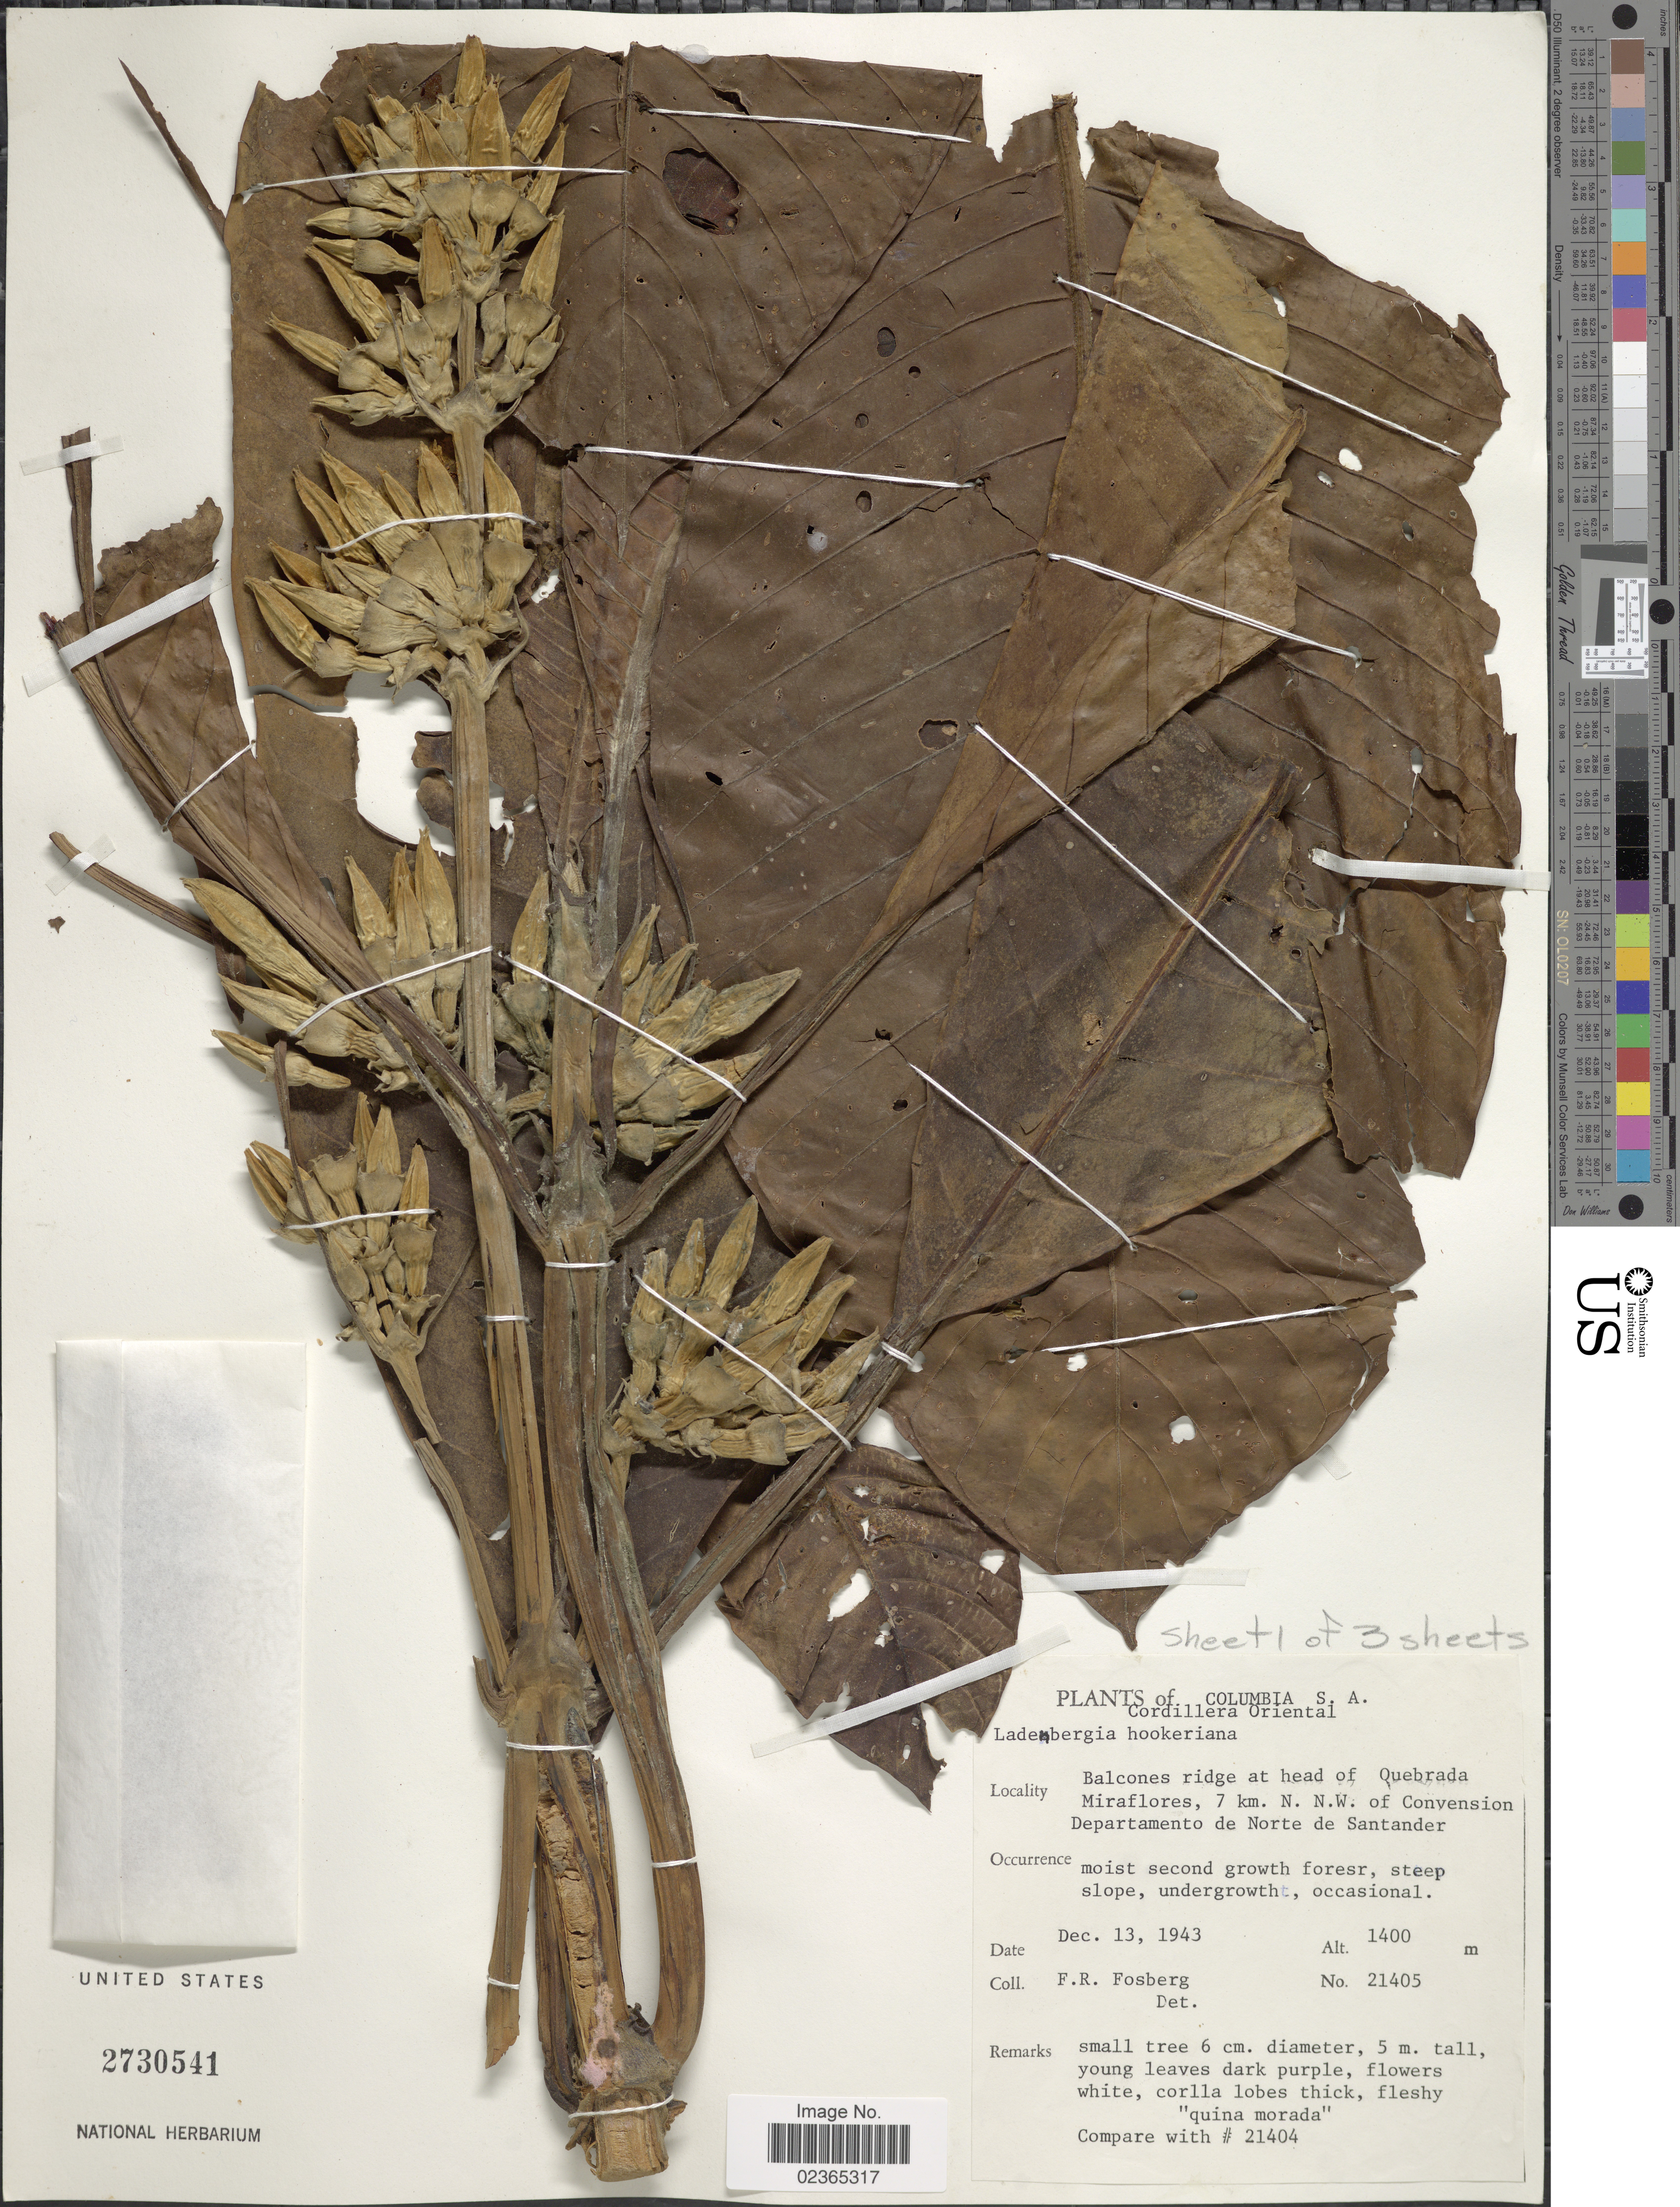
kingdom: Plantae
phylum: Tracheophyta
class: Magnoliopsida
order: Gentianales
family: Rubiaceae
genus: Ladenbergia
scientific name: Ladenbergia hookeriana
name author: (Wedd.) Standl.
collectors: F. R. Fosberg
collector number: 21405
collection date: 1943-12-13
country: Colombia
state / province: Norte de Santander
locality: Cordillera Oriental, Balcones ridge at head of Quebrada Miraflores, 7 km. N. N.N.W of Convension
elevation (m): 1400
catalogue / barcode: US 2730541